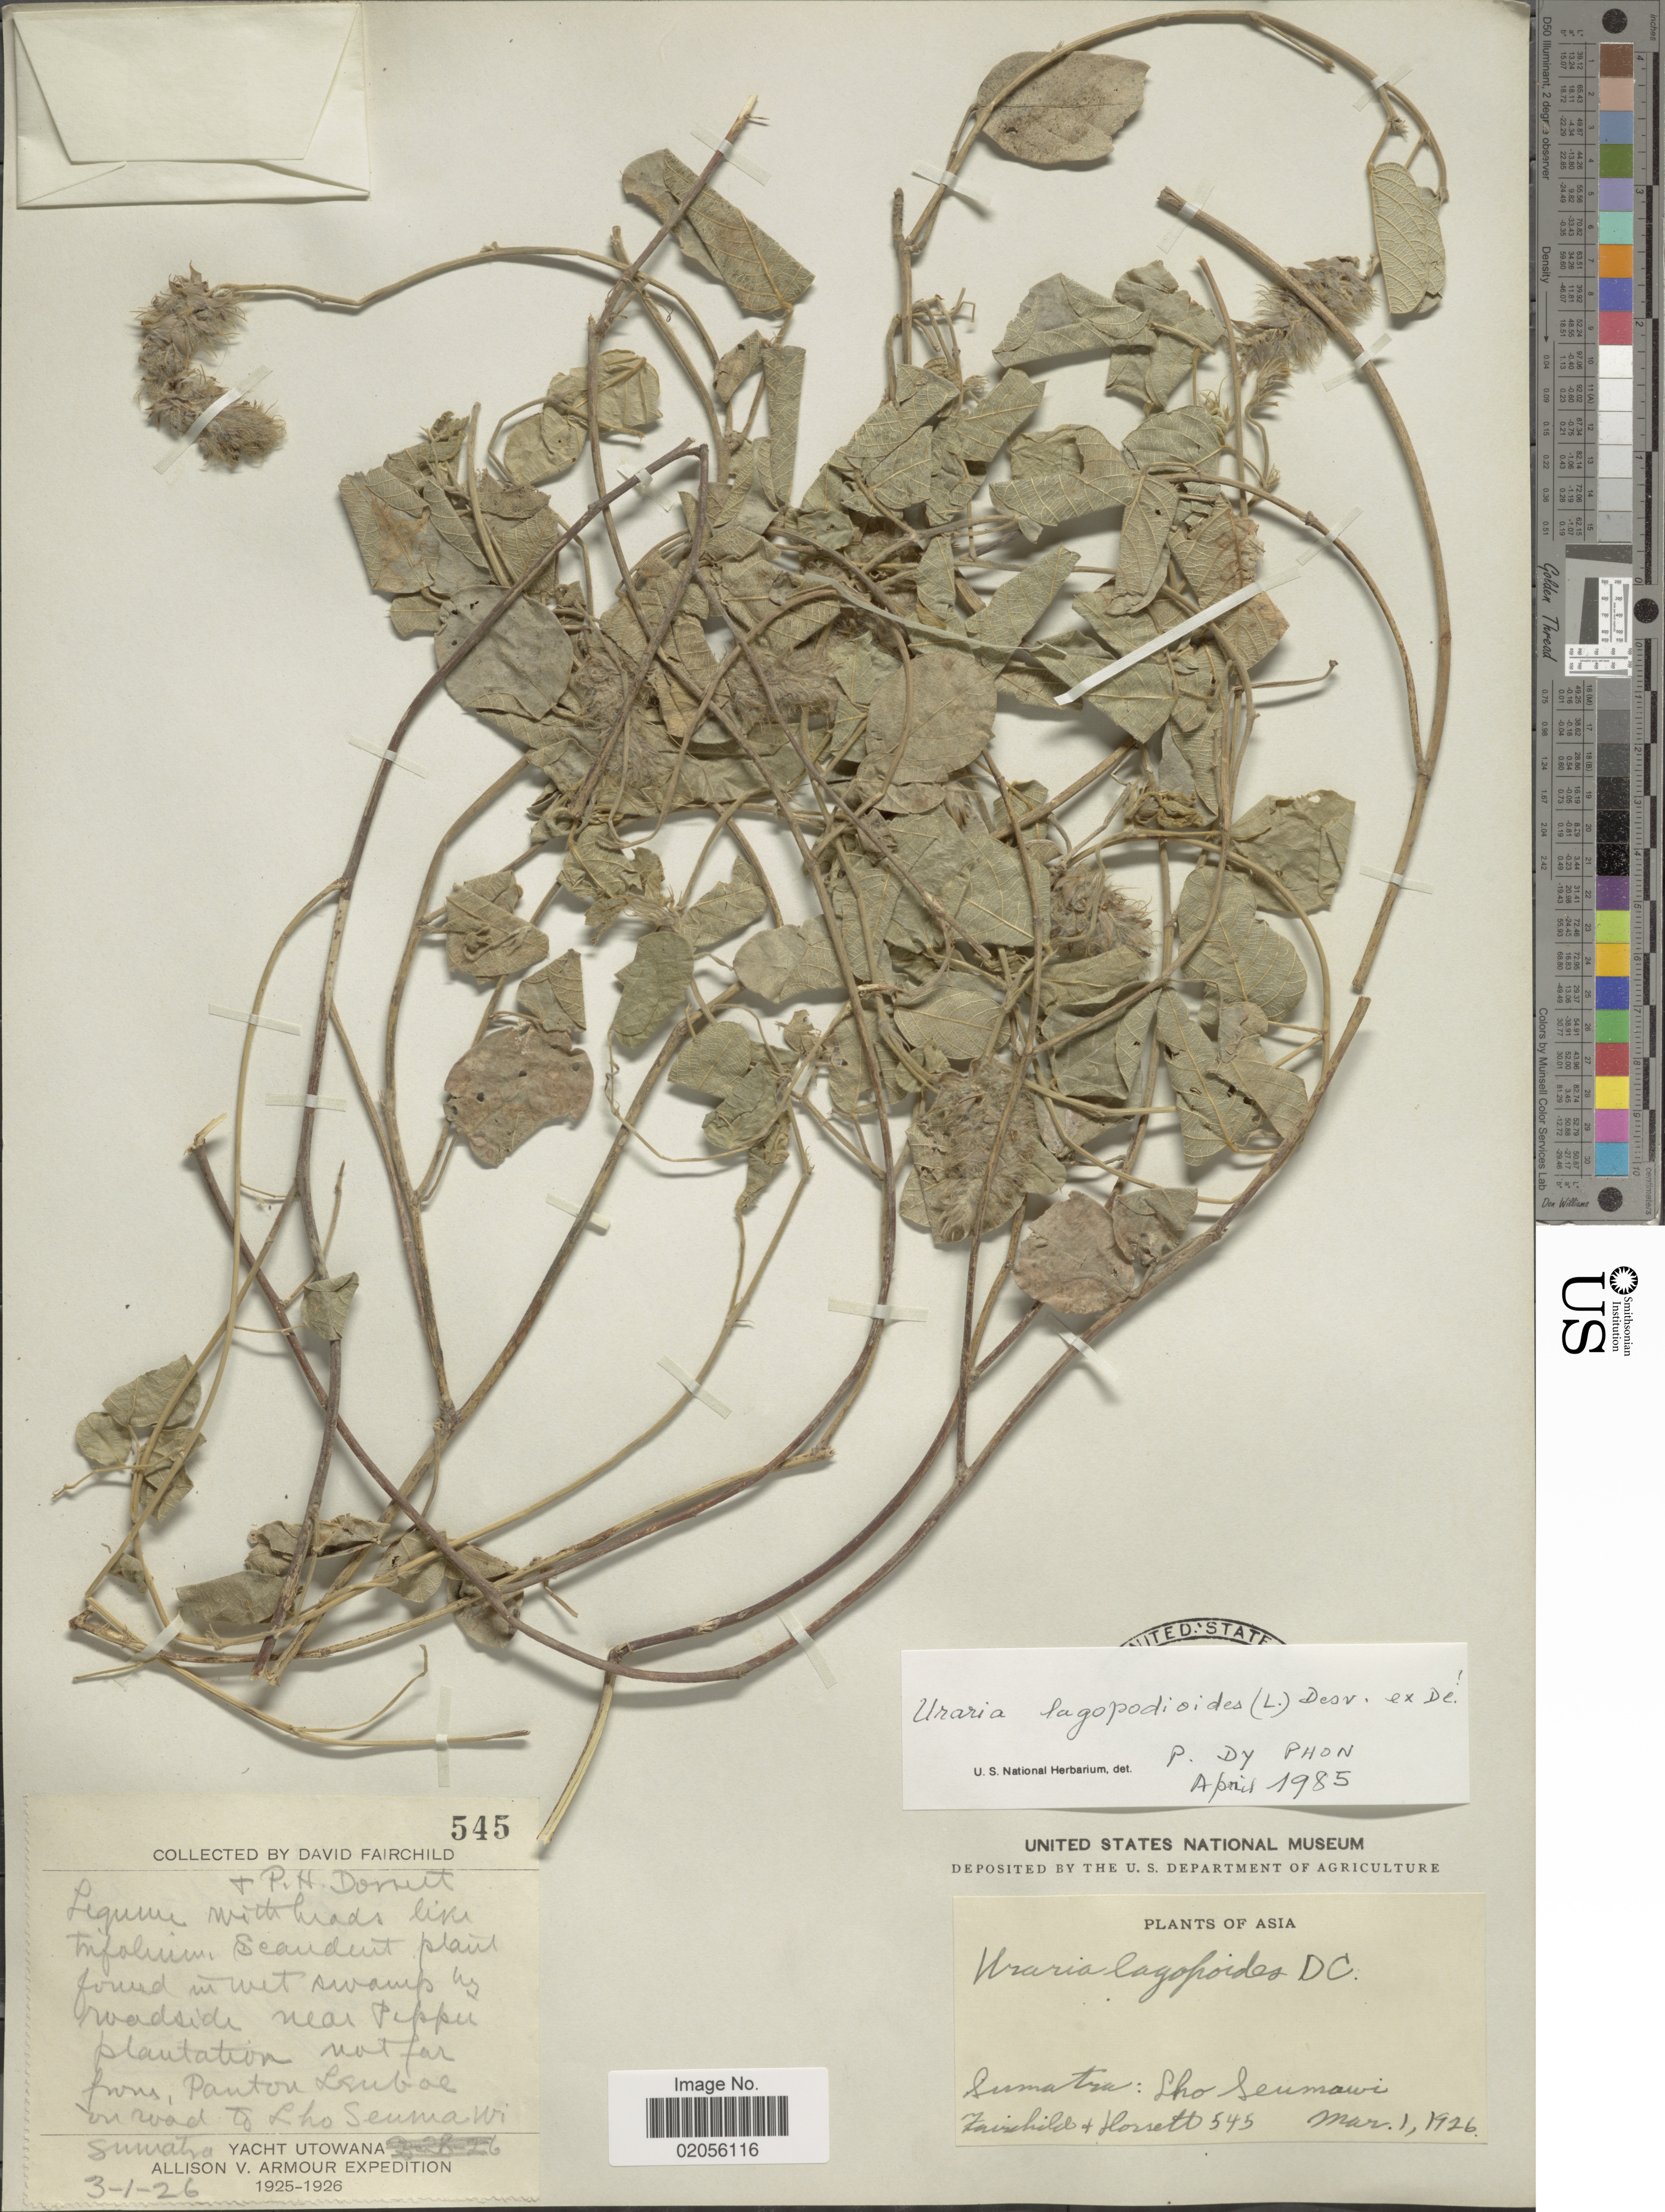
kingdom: Plantae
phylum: Tracheophyta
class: Magnoliopsida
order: Fabales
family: Fabaceae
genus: Uraria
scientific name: Uraria lagopodioides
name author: (L.) Desv. ex DC.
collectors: D. Fairchild & P. H. Dorsett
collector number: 545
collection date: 1926-03-01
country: Indonesia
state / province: Sumatra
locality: Lho Seumawi. near Pippu plantation not far from Panton Leubae [interpreted] on road to Lho Suemawi